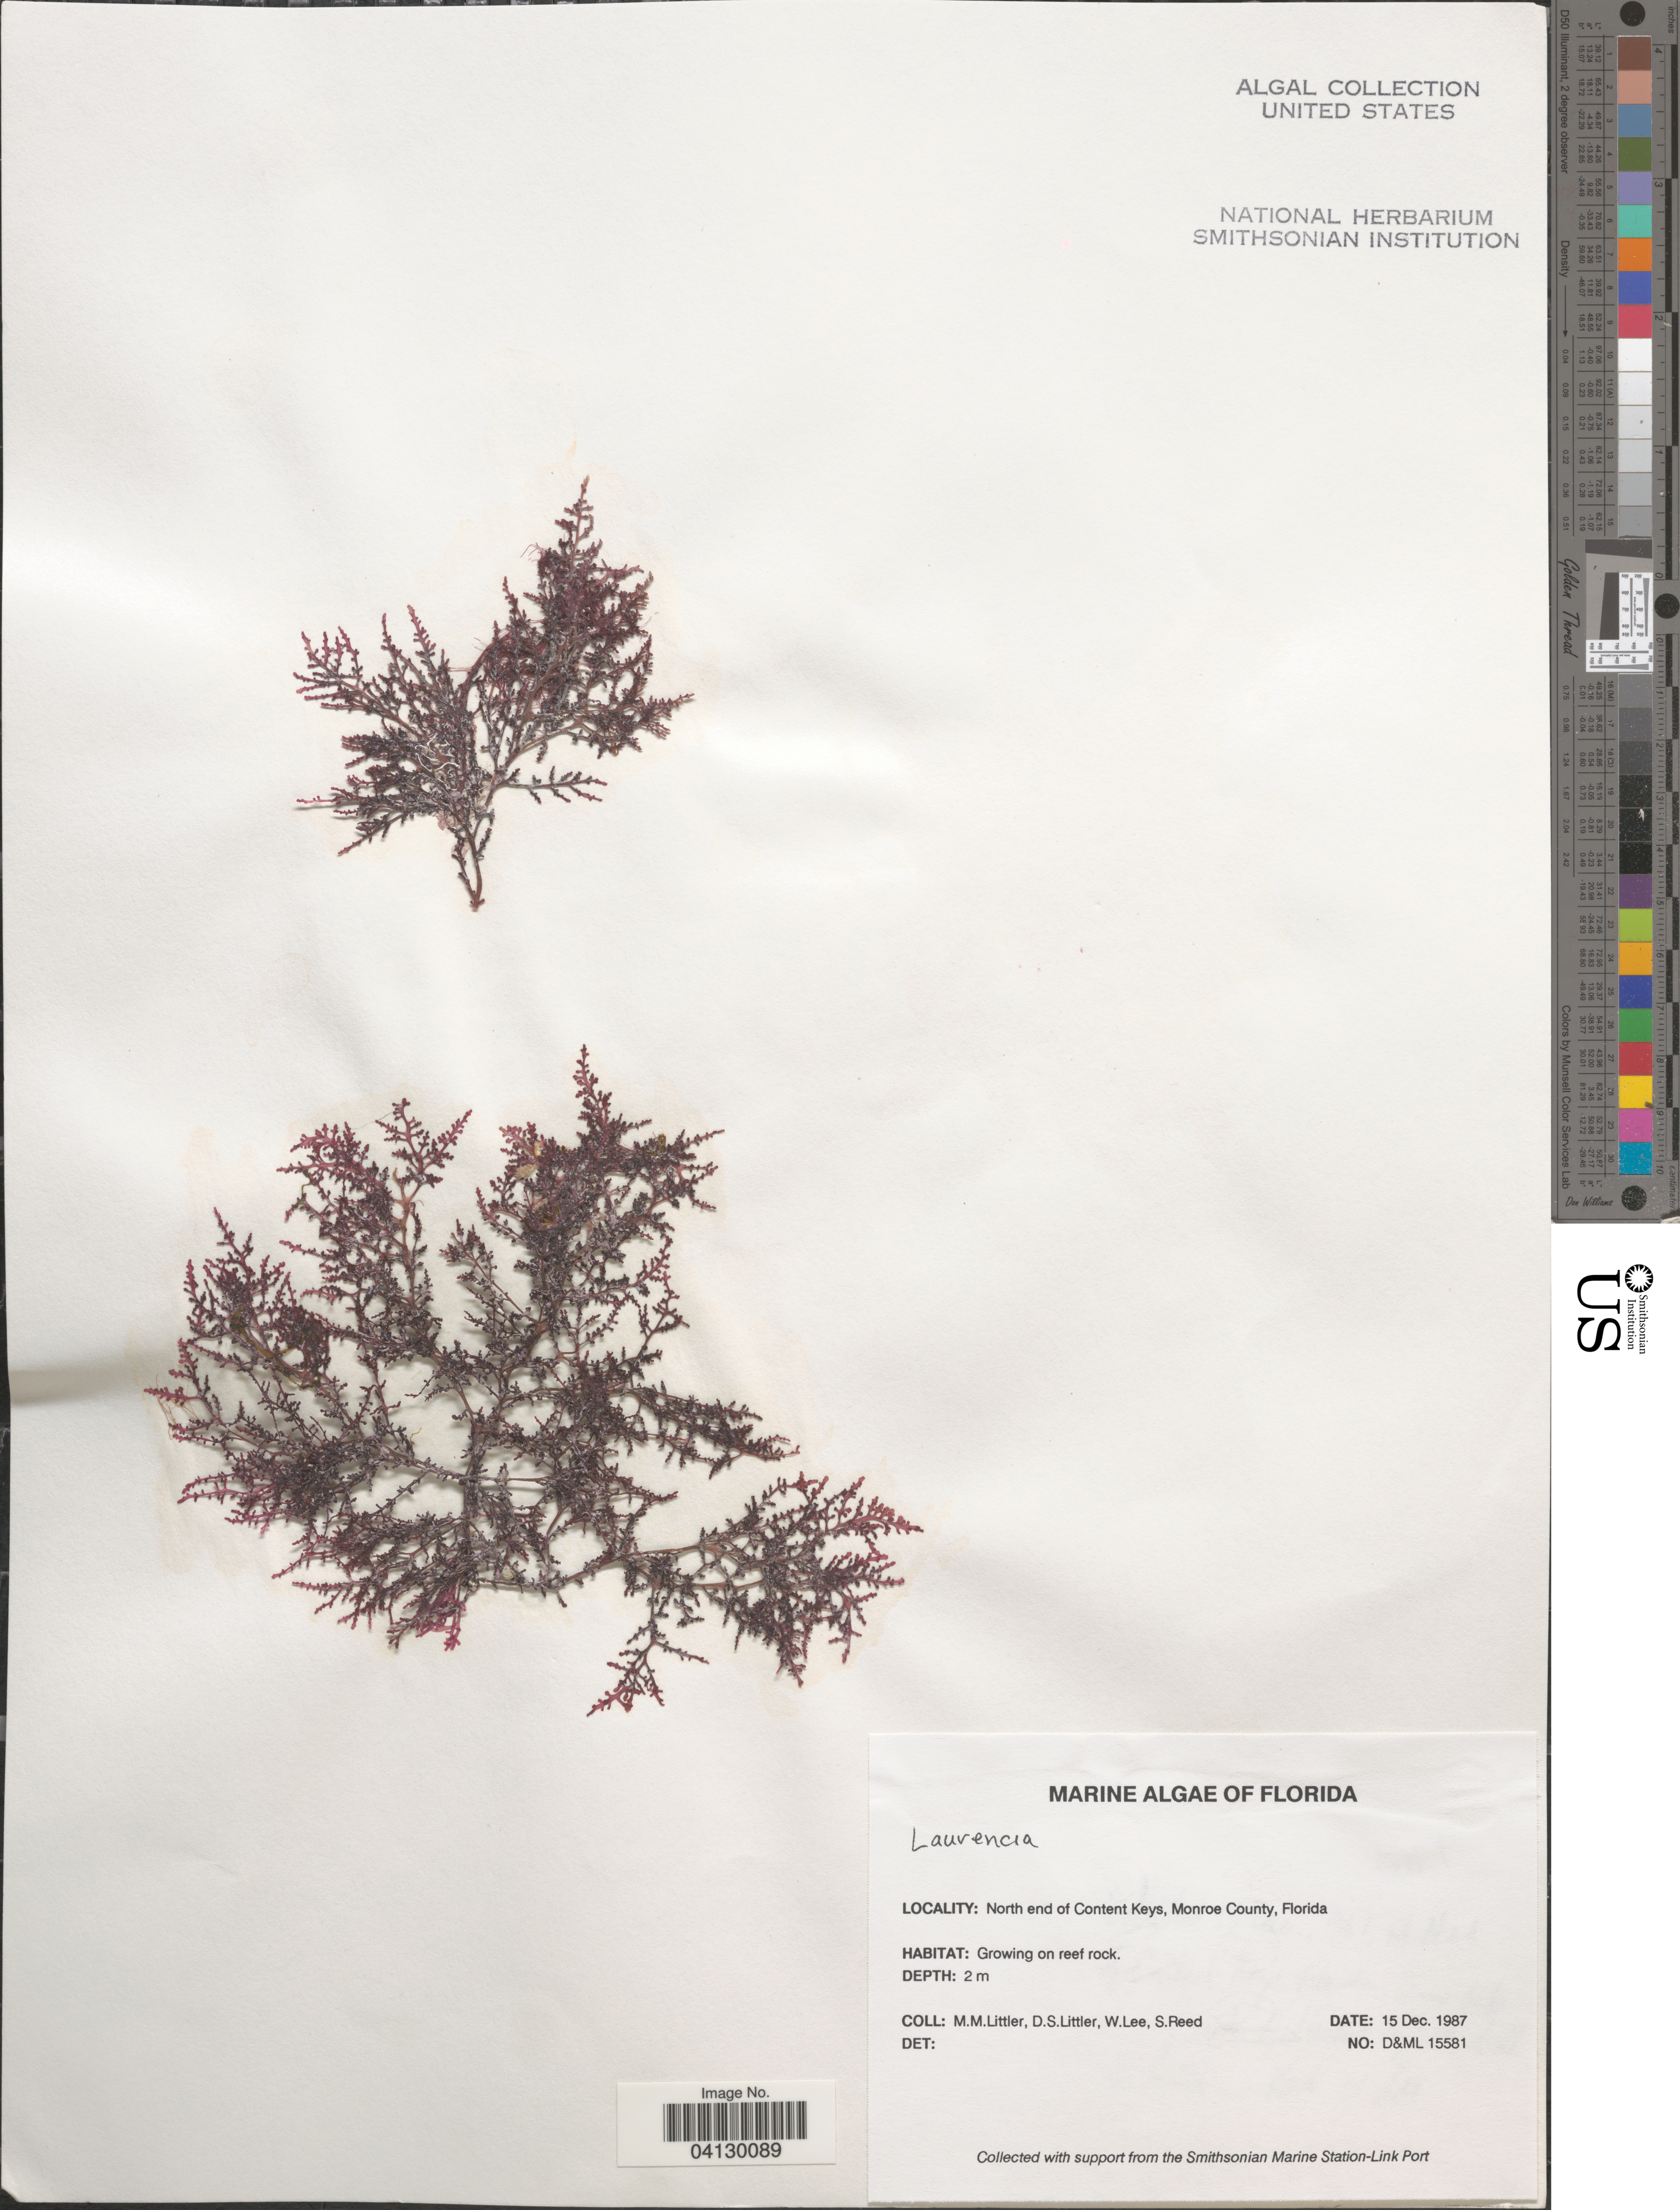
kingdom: Plantae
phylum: Rhodophyta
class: Florideophyceae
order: Ceramiales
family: Rhodomelaceae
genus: Laurencia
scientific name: Laurencia sp.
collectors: D. S. Littler, W. Lee & S. Reed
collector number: D&ML 15581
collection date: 1987-12-15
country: United States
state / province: Florida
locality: North end of Content Keys, Monroe County.